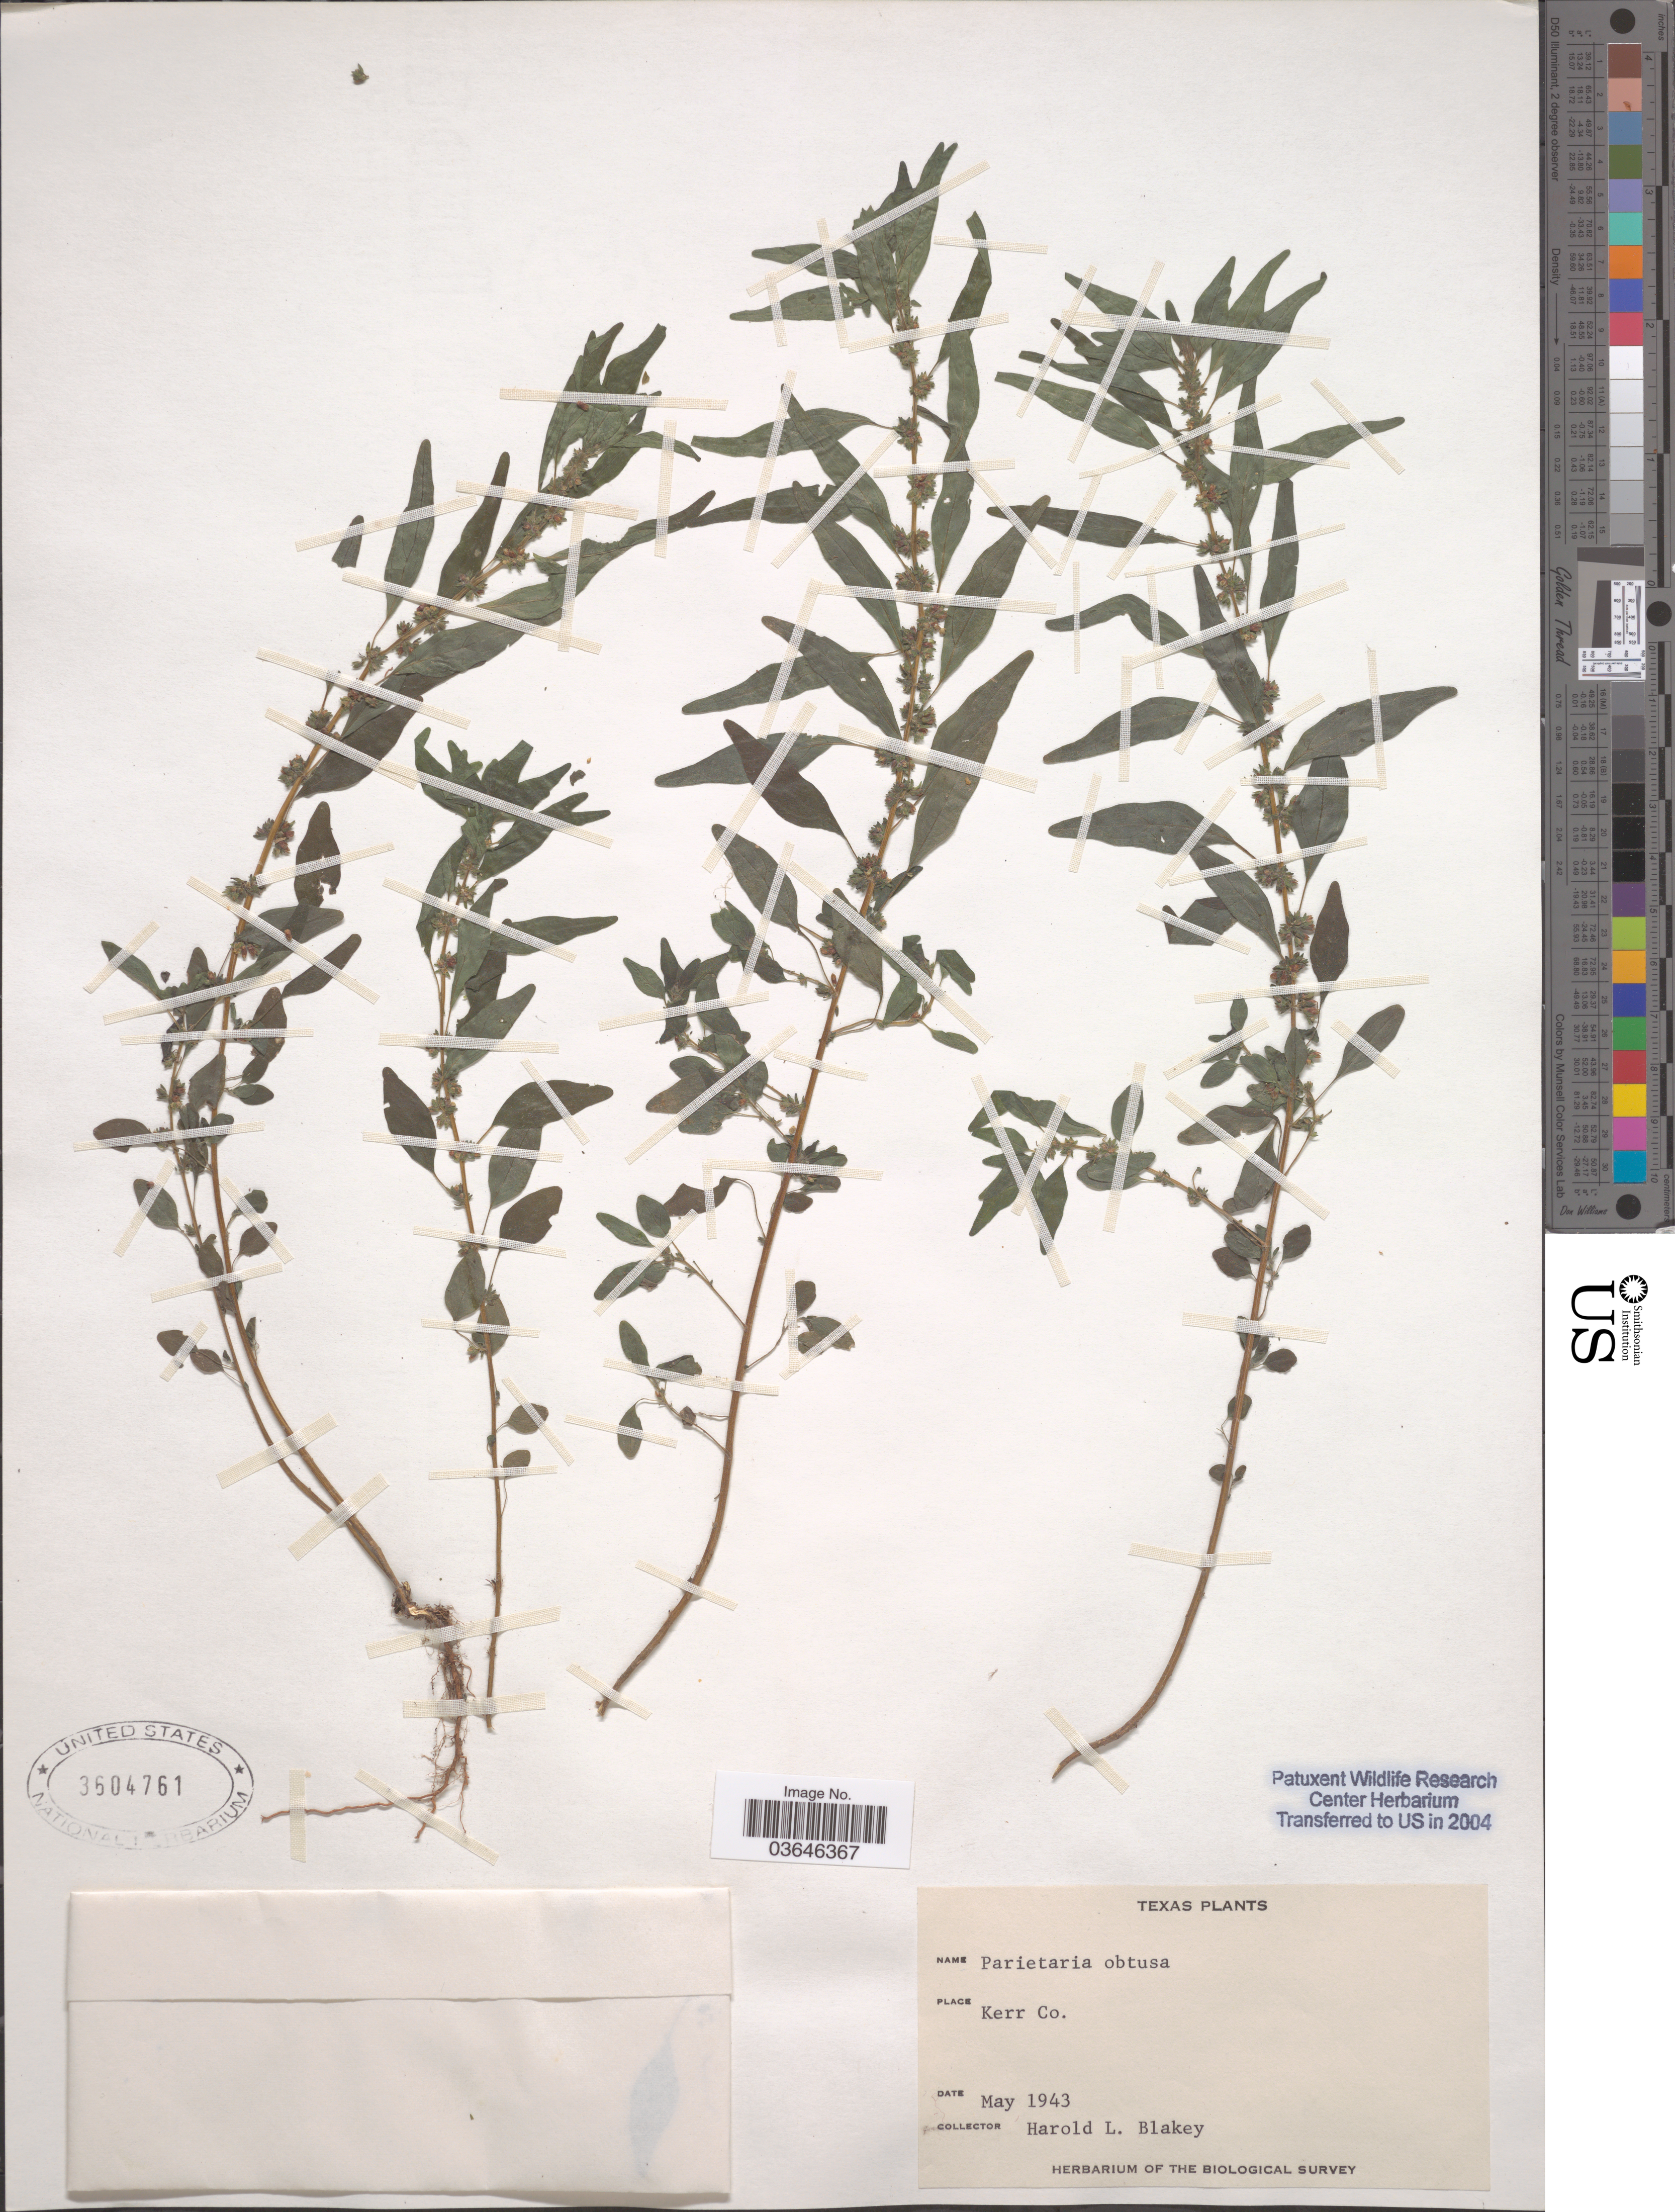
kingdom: Plantae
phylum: Tracheophyta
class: Magnoliopsida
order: Rosales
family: Urticaceae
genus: Parietaria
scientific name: Parietaria obtusa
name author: Rydb. ex Small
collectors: H. Blakey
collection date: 1943-05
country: United States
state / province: Texas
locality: Kerr Co.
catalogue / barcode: US 3604761